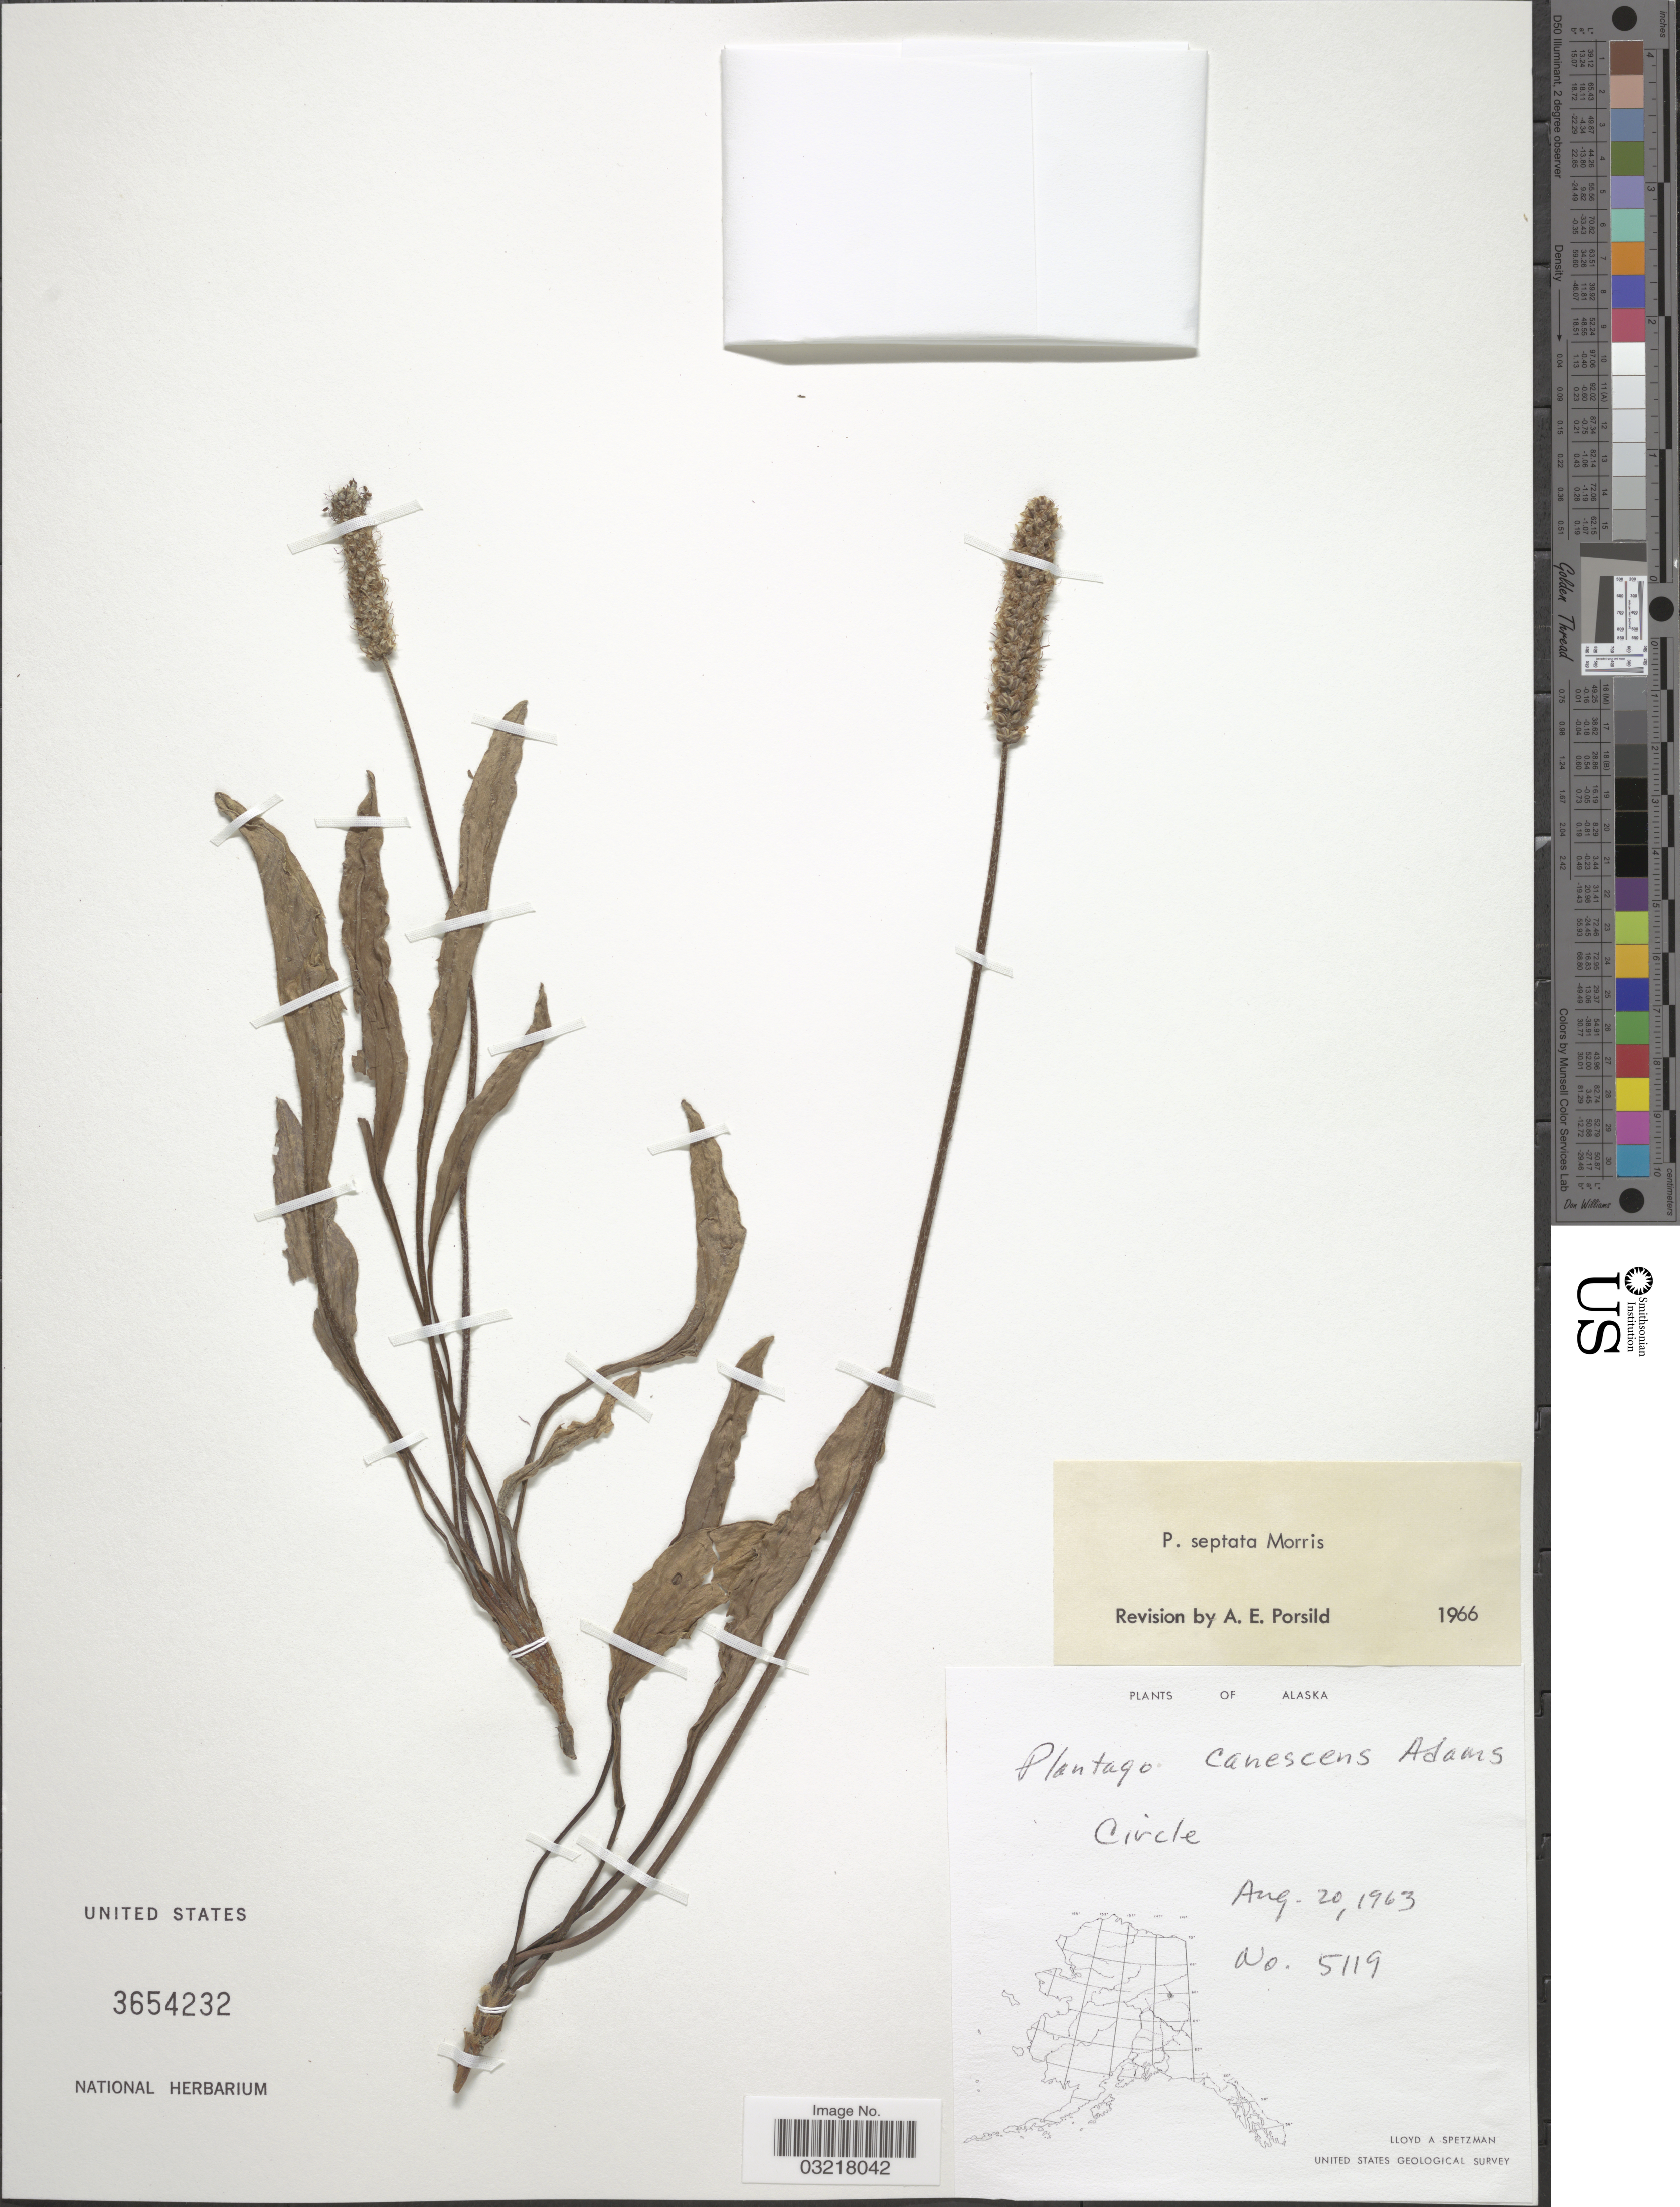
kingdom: Plantae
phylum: Tracheophyta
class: Magnoliopsida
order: Lamiales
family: Plantaginaceae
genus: Plantago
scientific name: Plantago canescens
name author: Adams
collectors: L. Spetzman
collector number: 5119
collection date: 1963-08-20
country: United States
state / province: Alaska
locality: Circle.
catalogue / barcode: US 3654232